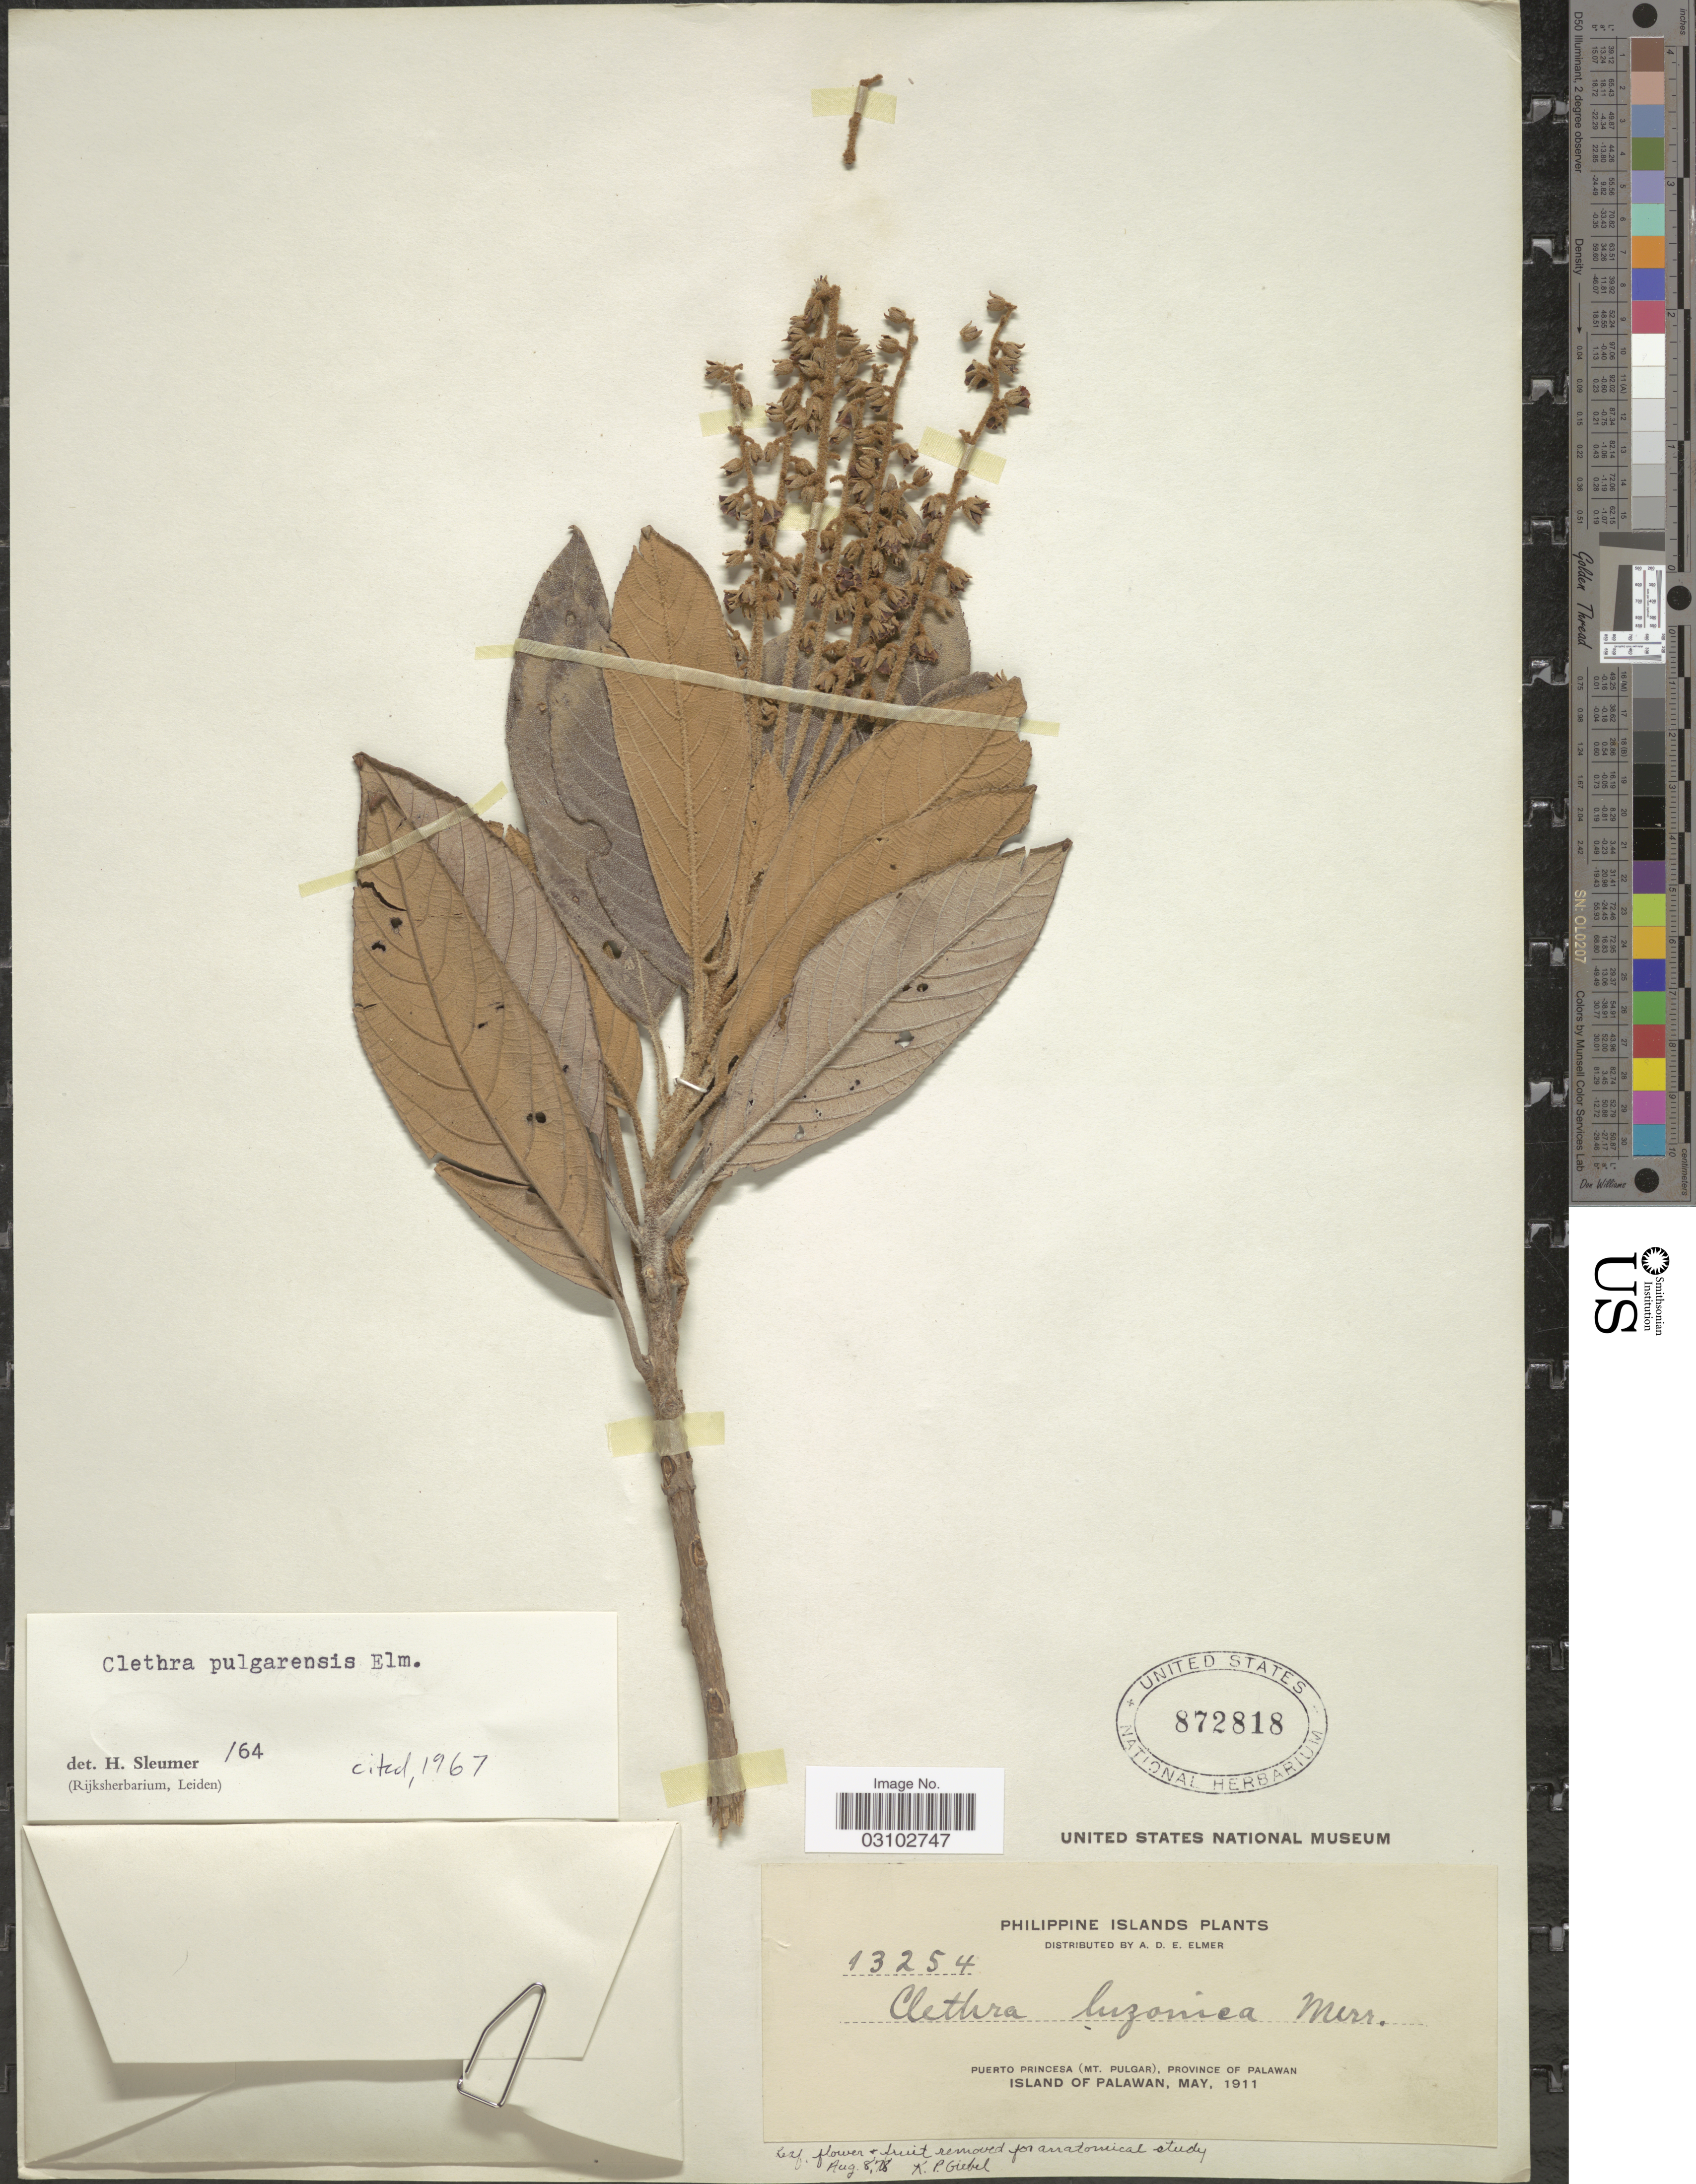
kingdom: Plantae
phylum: Tracheophyta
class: Magnoliopsida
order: Ericales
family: Clethraceae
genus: Clethra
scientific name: Clethra pulgarensis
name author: Elmer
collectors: A. D. E. Elmer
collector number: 13254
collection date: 1911-05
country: Philippines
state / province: Mimaropa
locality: Philippine Islands. Puerto Princesa (mt. Pulgar), Province of Palawan. Island of Palawan.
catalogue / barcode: US 872818